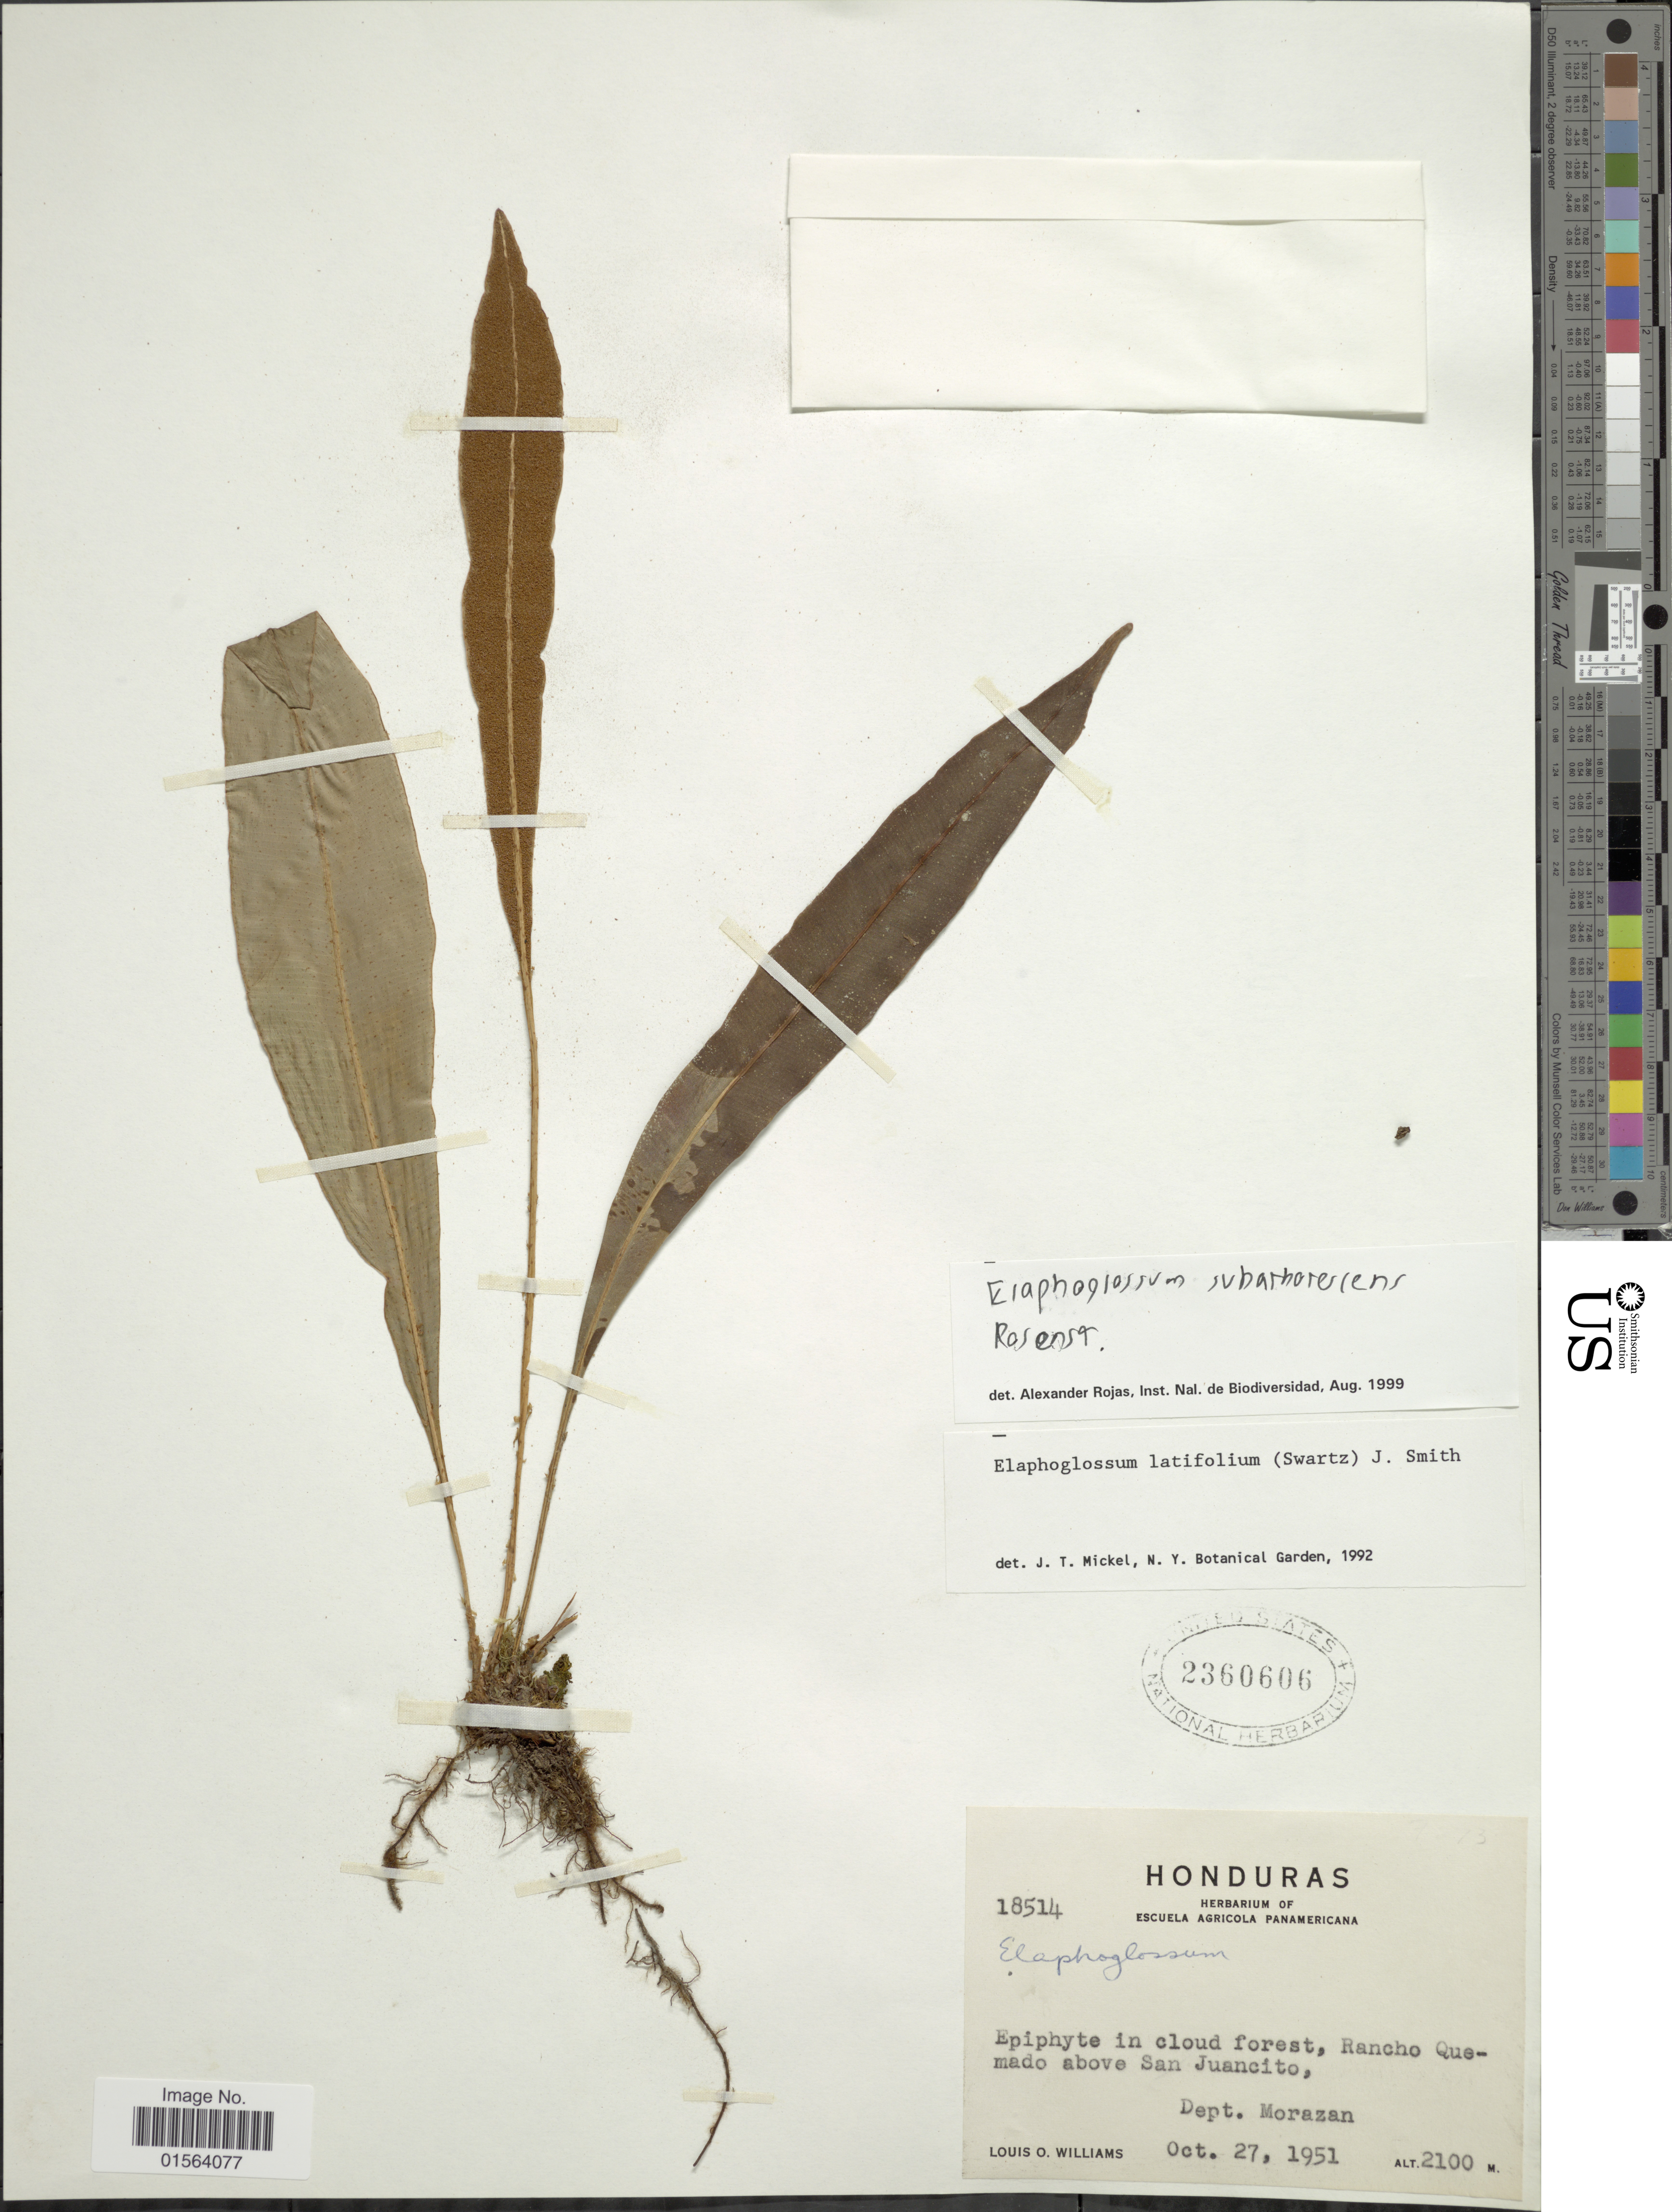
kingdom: Plantae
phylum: Tracheophyta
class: Polypodiopsida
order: Polypodiales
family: Dryopteridaceae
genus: Elaphoglossum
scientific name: Elaphoglossum latifolium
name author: (Sw.) J. Sm.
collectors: L. O. Williams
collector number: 18514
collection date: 1951-10-27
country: Honduras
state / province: Fco. Morazán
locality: Rancho Quemado above San Juancito, Dept. Morazan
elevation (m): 2100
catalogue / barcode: US 2360606